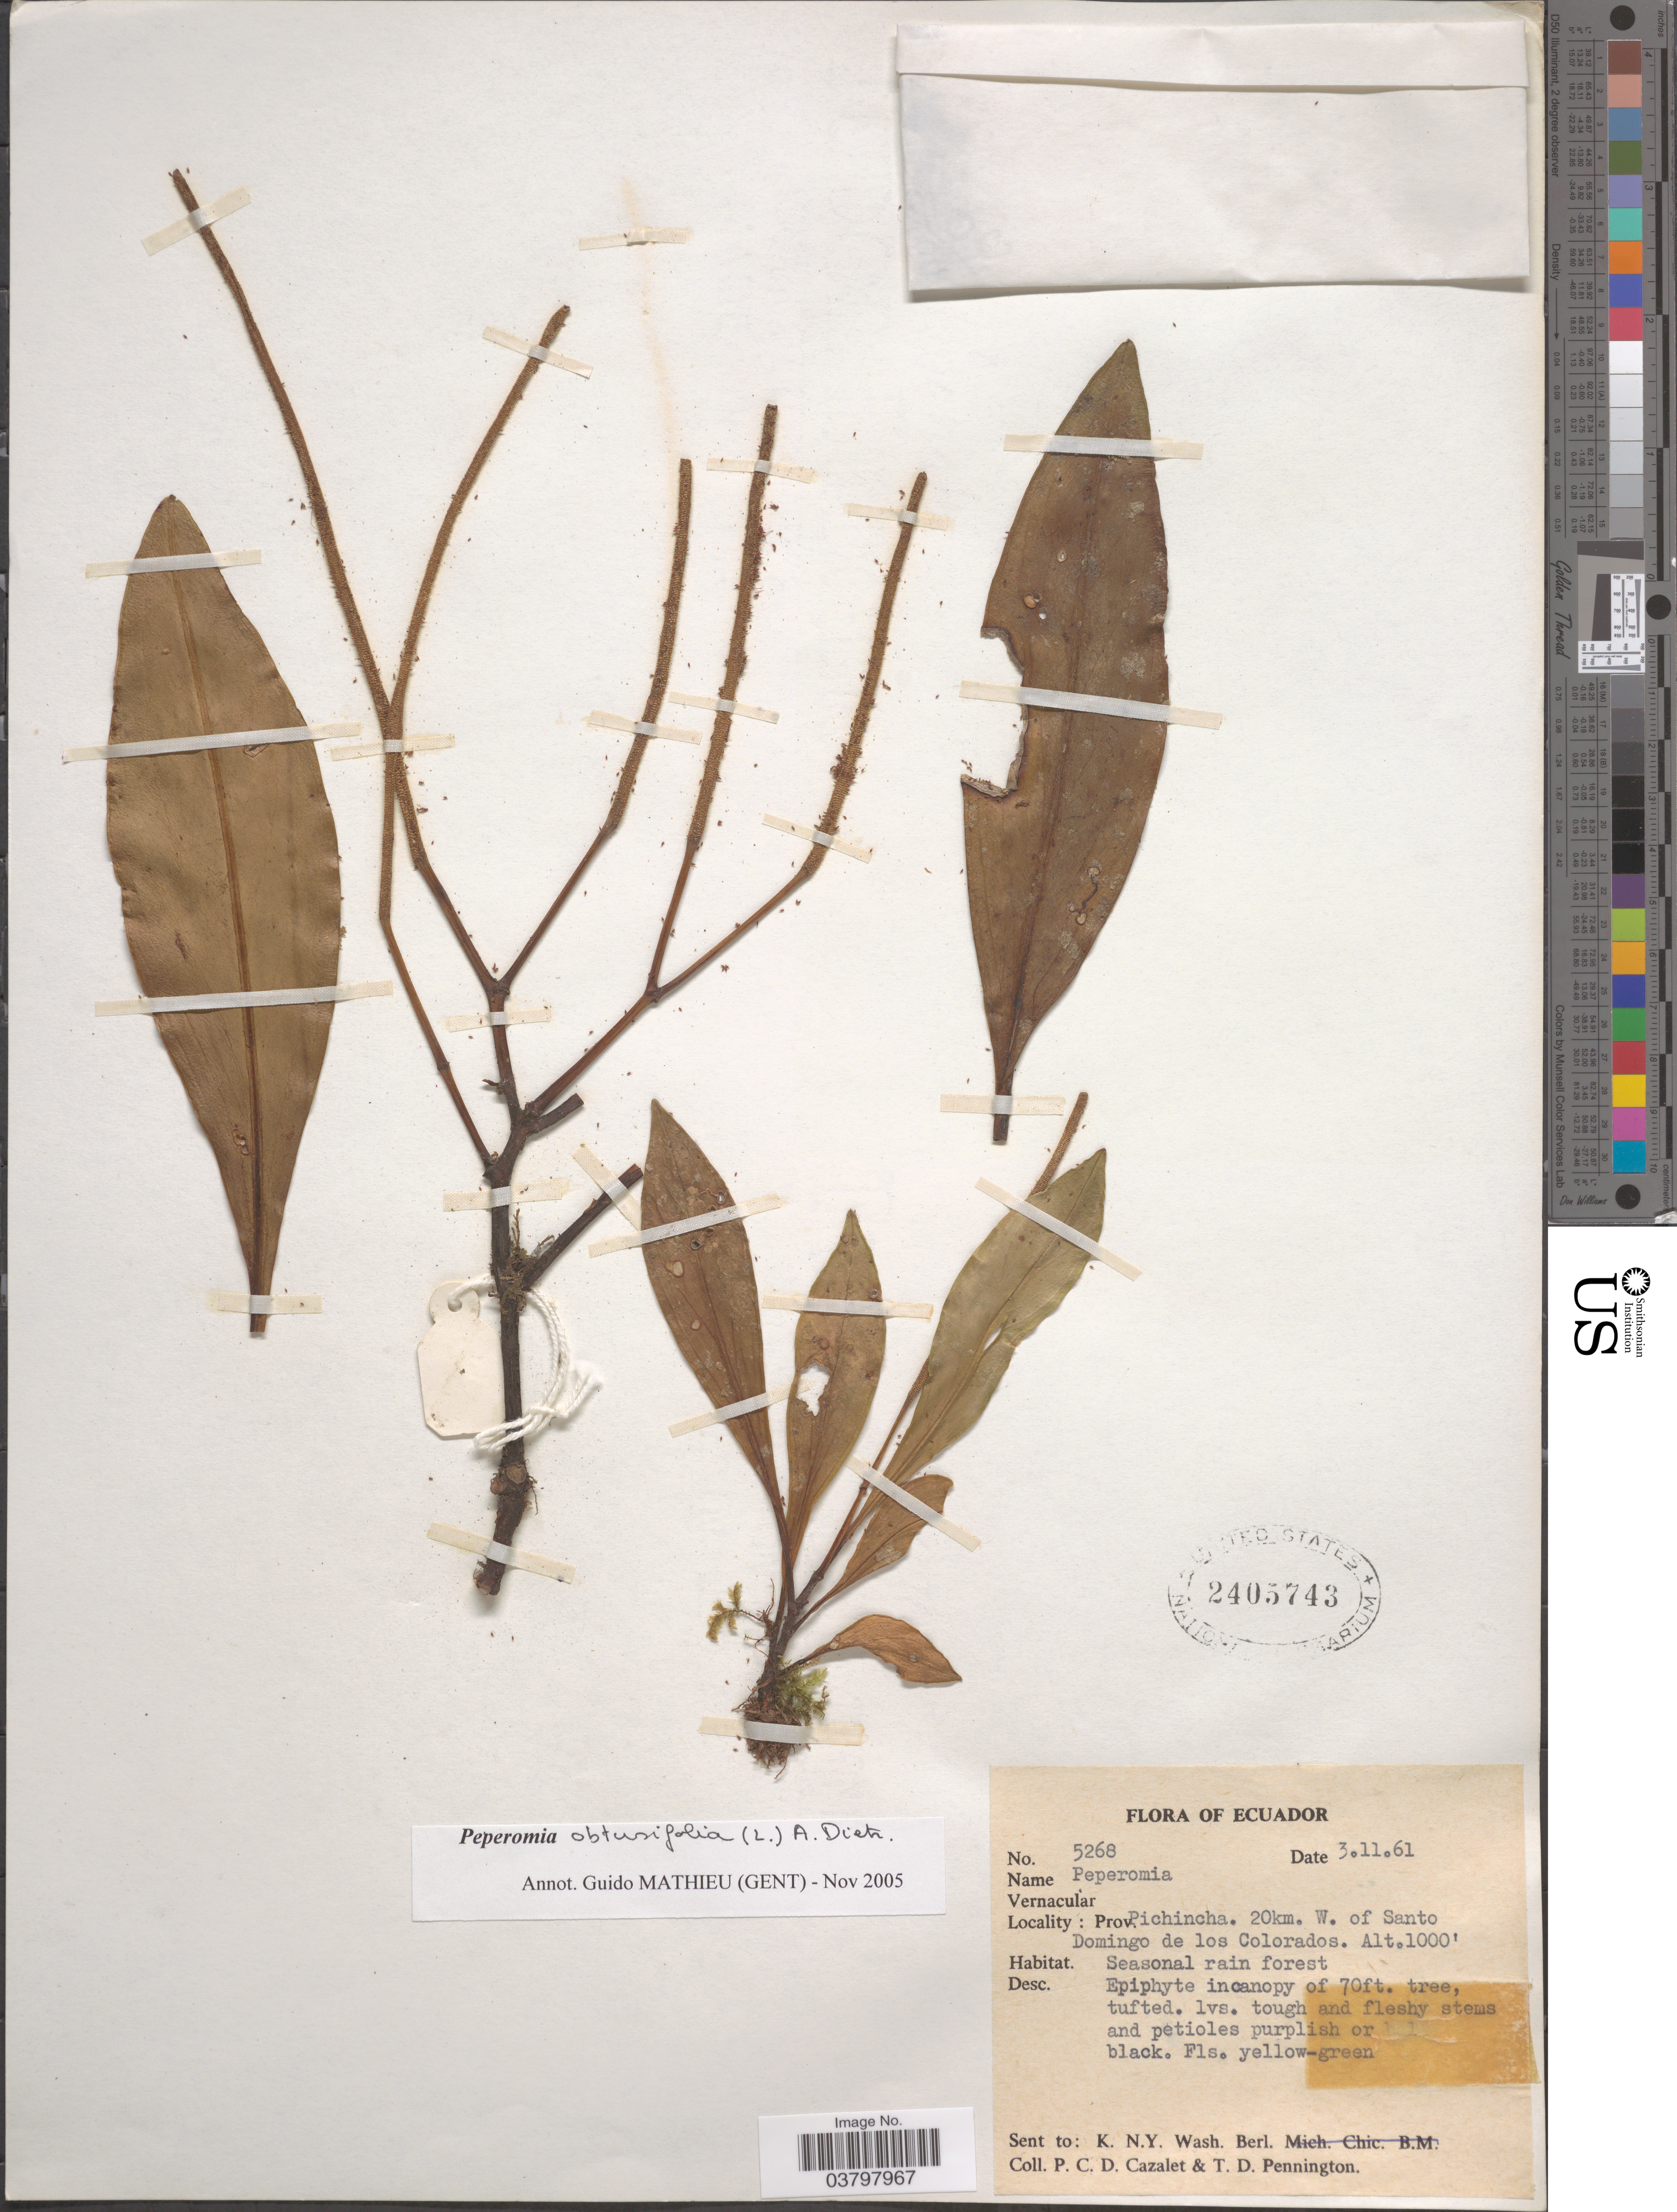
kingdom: Plantae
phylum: Tracheophyta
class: Magnoliopsida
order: Piperales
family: Piperaceae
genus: Peperomia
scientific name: Peperomia obtusifolia var. emarginata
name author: (Ruiz & Pav.) Dahlst.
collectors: P. C. D. Cazalet & T. D. Pennington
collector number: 5268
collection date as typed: Transcribed d/m/y: 3/11/61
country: Ecuador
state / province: Pichincha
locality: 20km. W. of Santo Domingo de los Colorados.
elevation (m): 305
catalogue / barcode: US 2405743